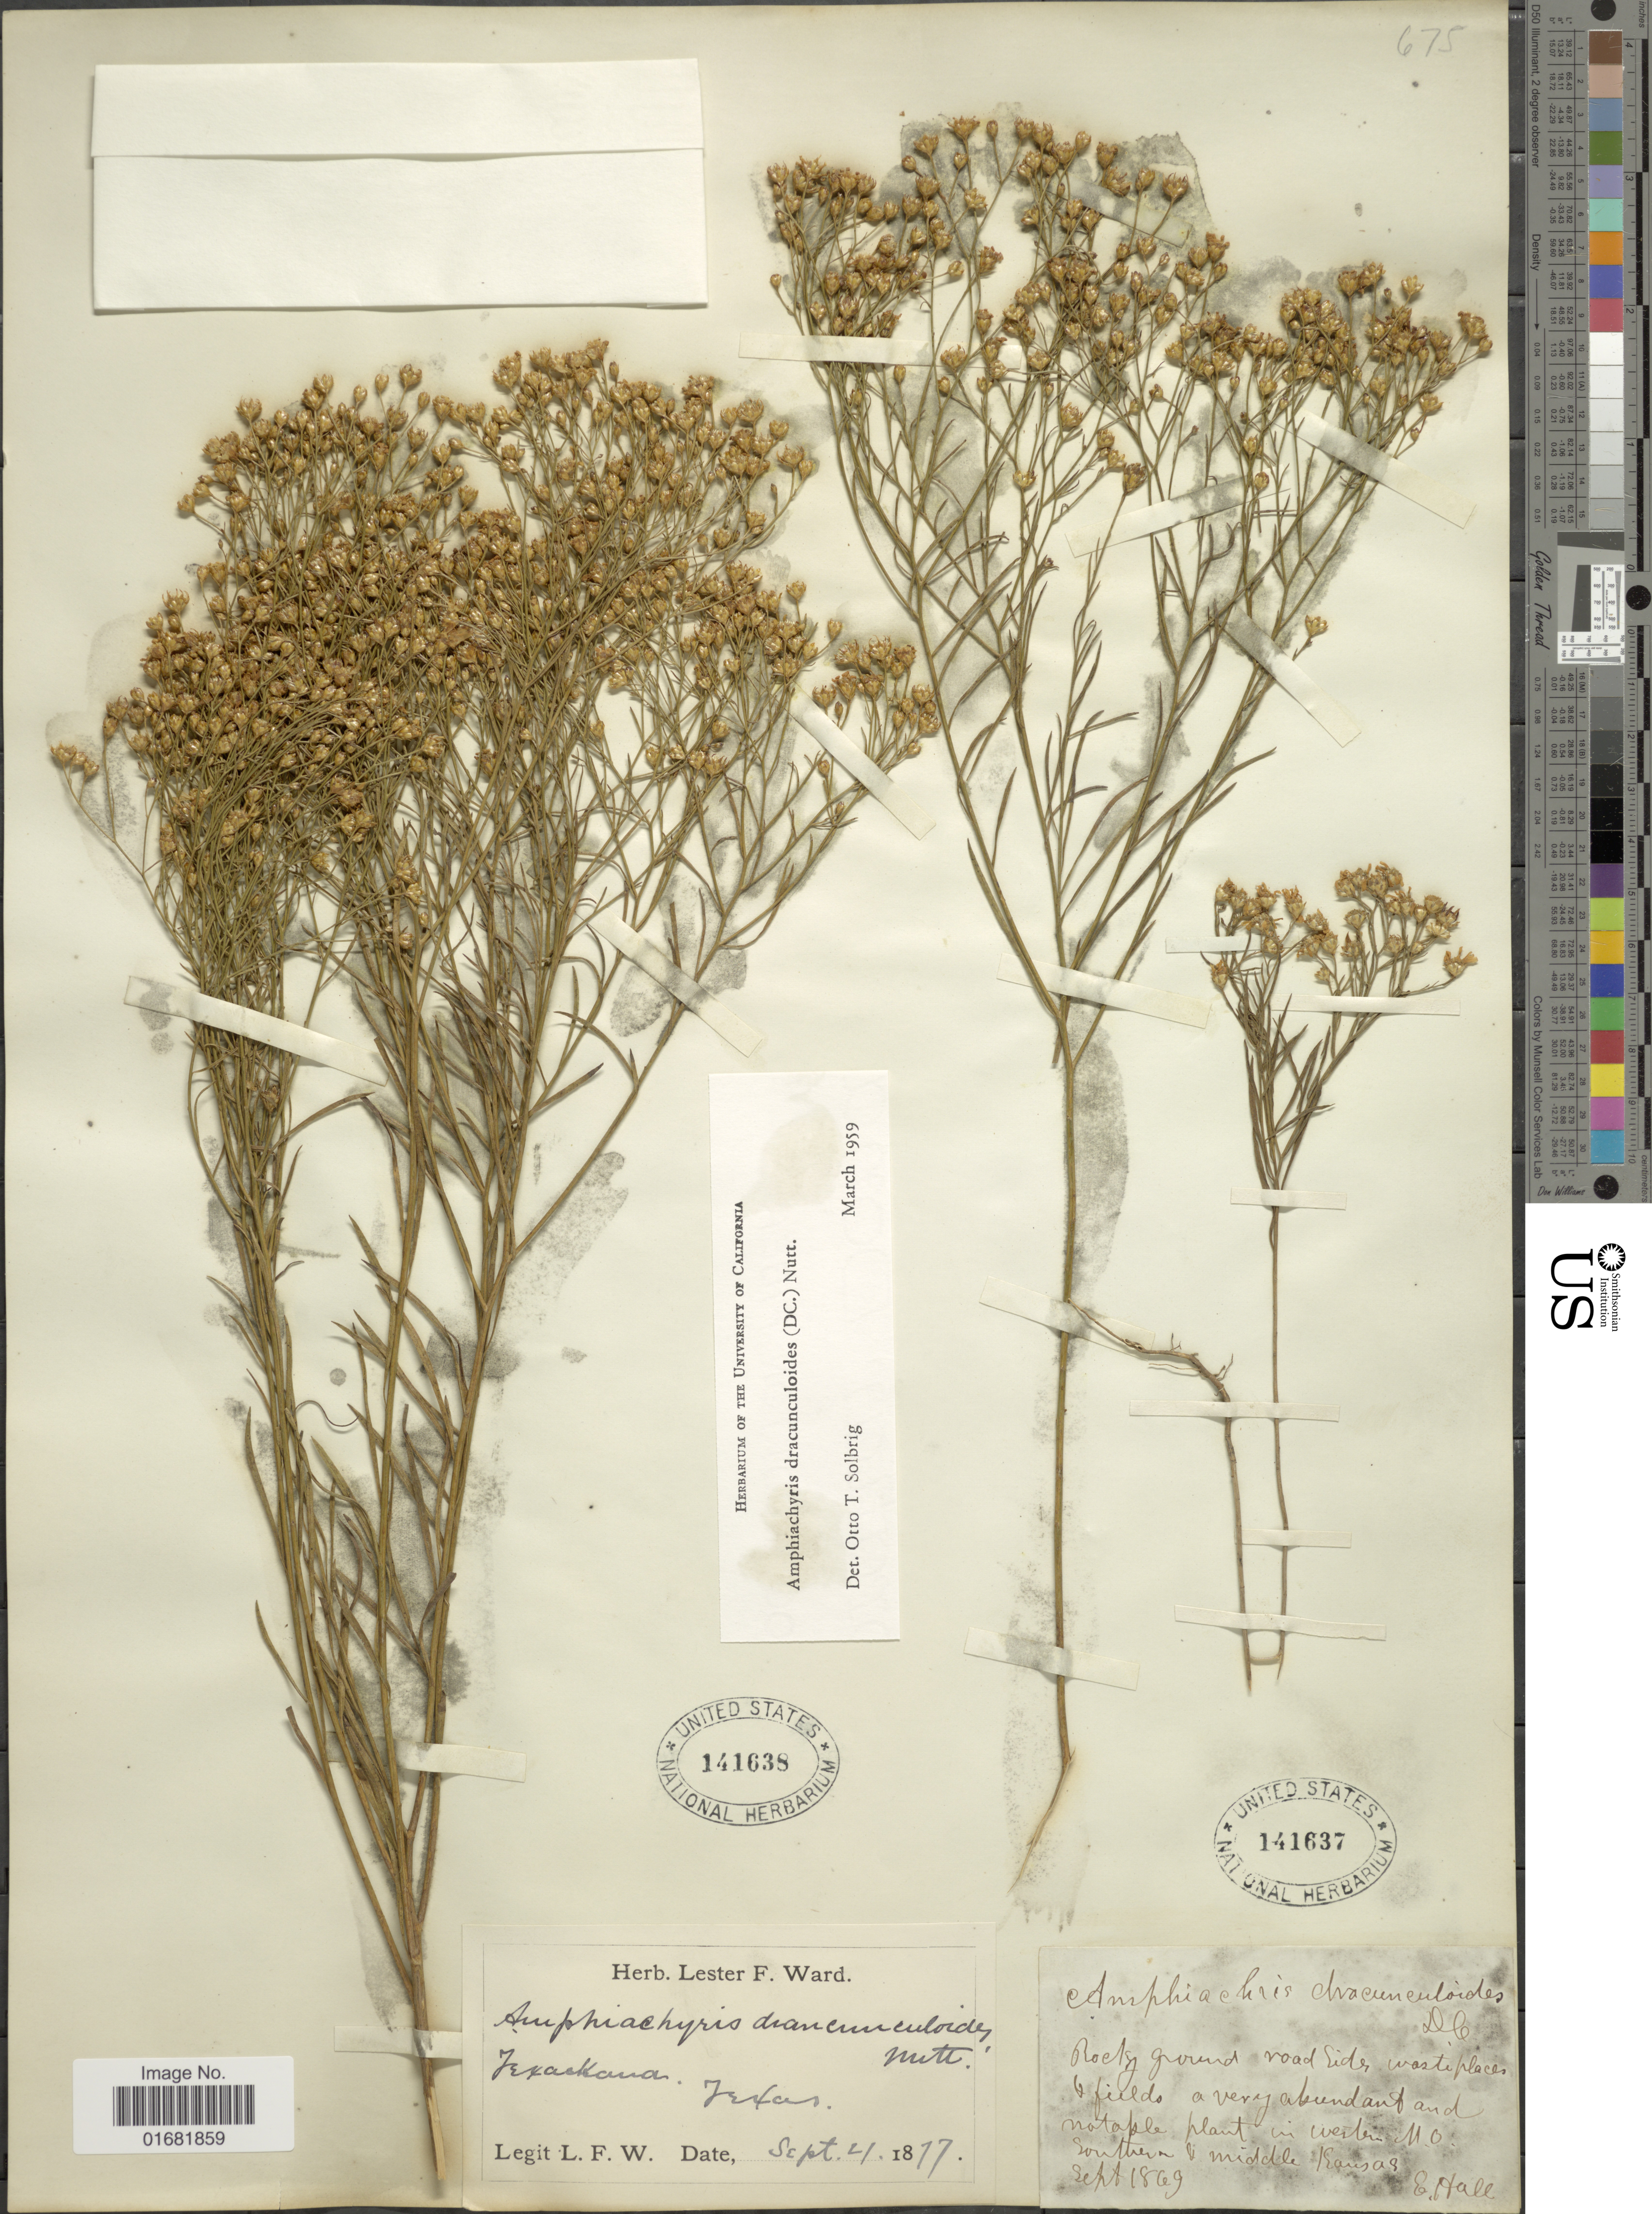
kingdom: Plantae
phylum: Tracheophyta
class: Magnoliopsida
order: Asterales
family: Asteraceae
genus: Amphiachyris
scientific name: Amphiachyris dracunculoides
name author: (DC.) Nutt.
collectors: L. F. Ward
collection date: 1817-09-04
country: United States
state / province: Texas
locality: Texarkana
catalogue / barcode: US 141638-2